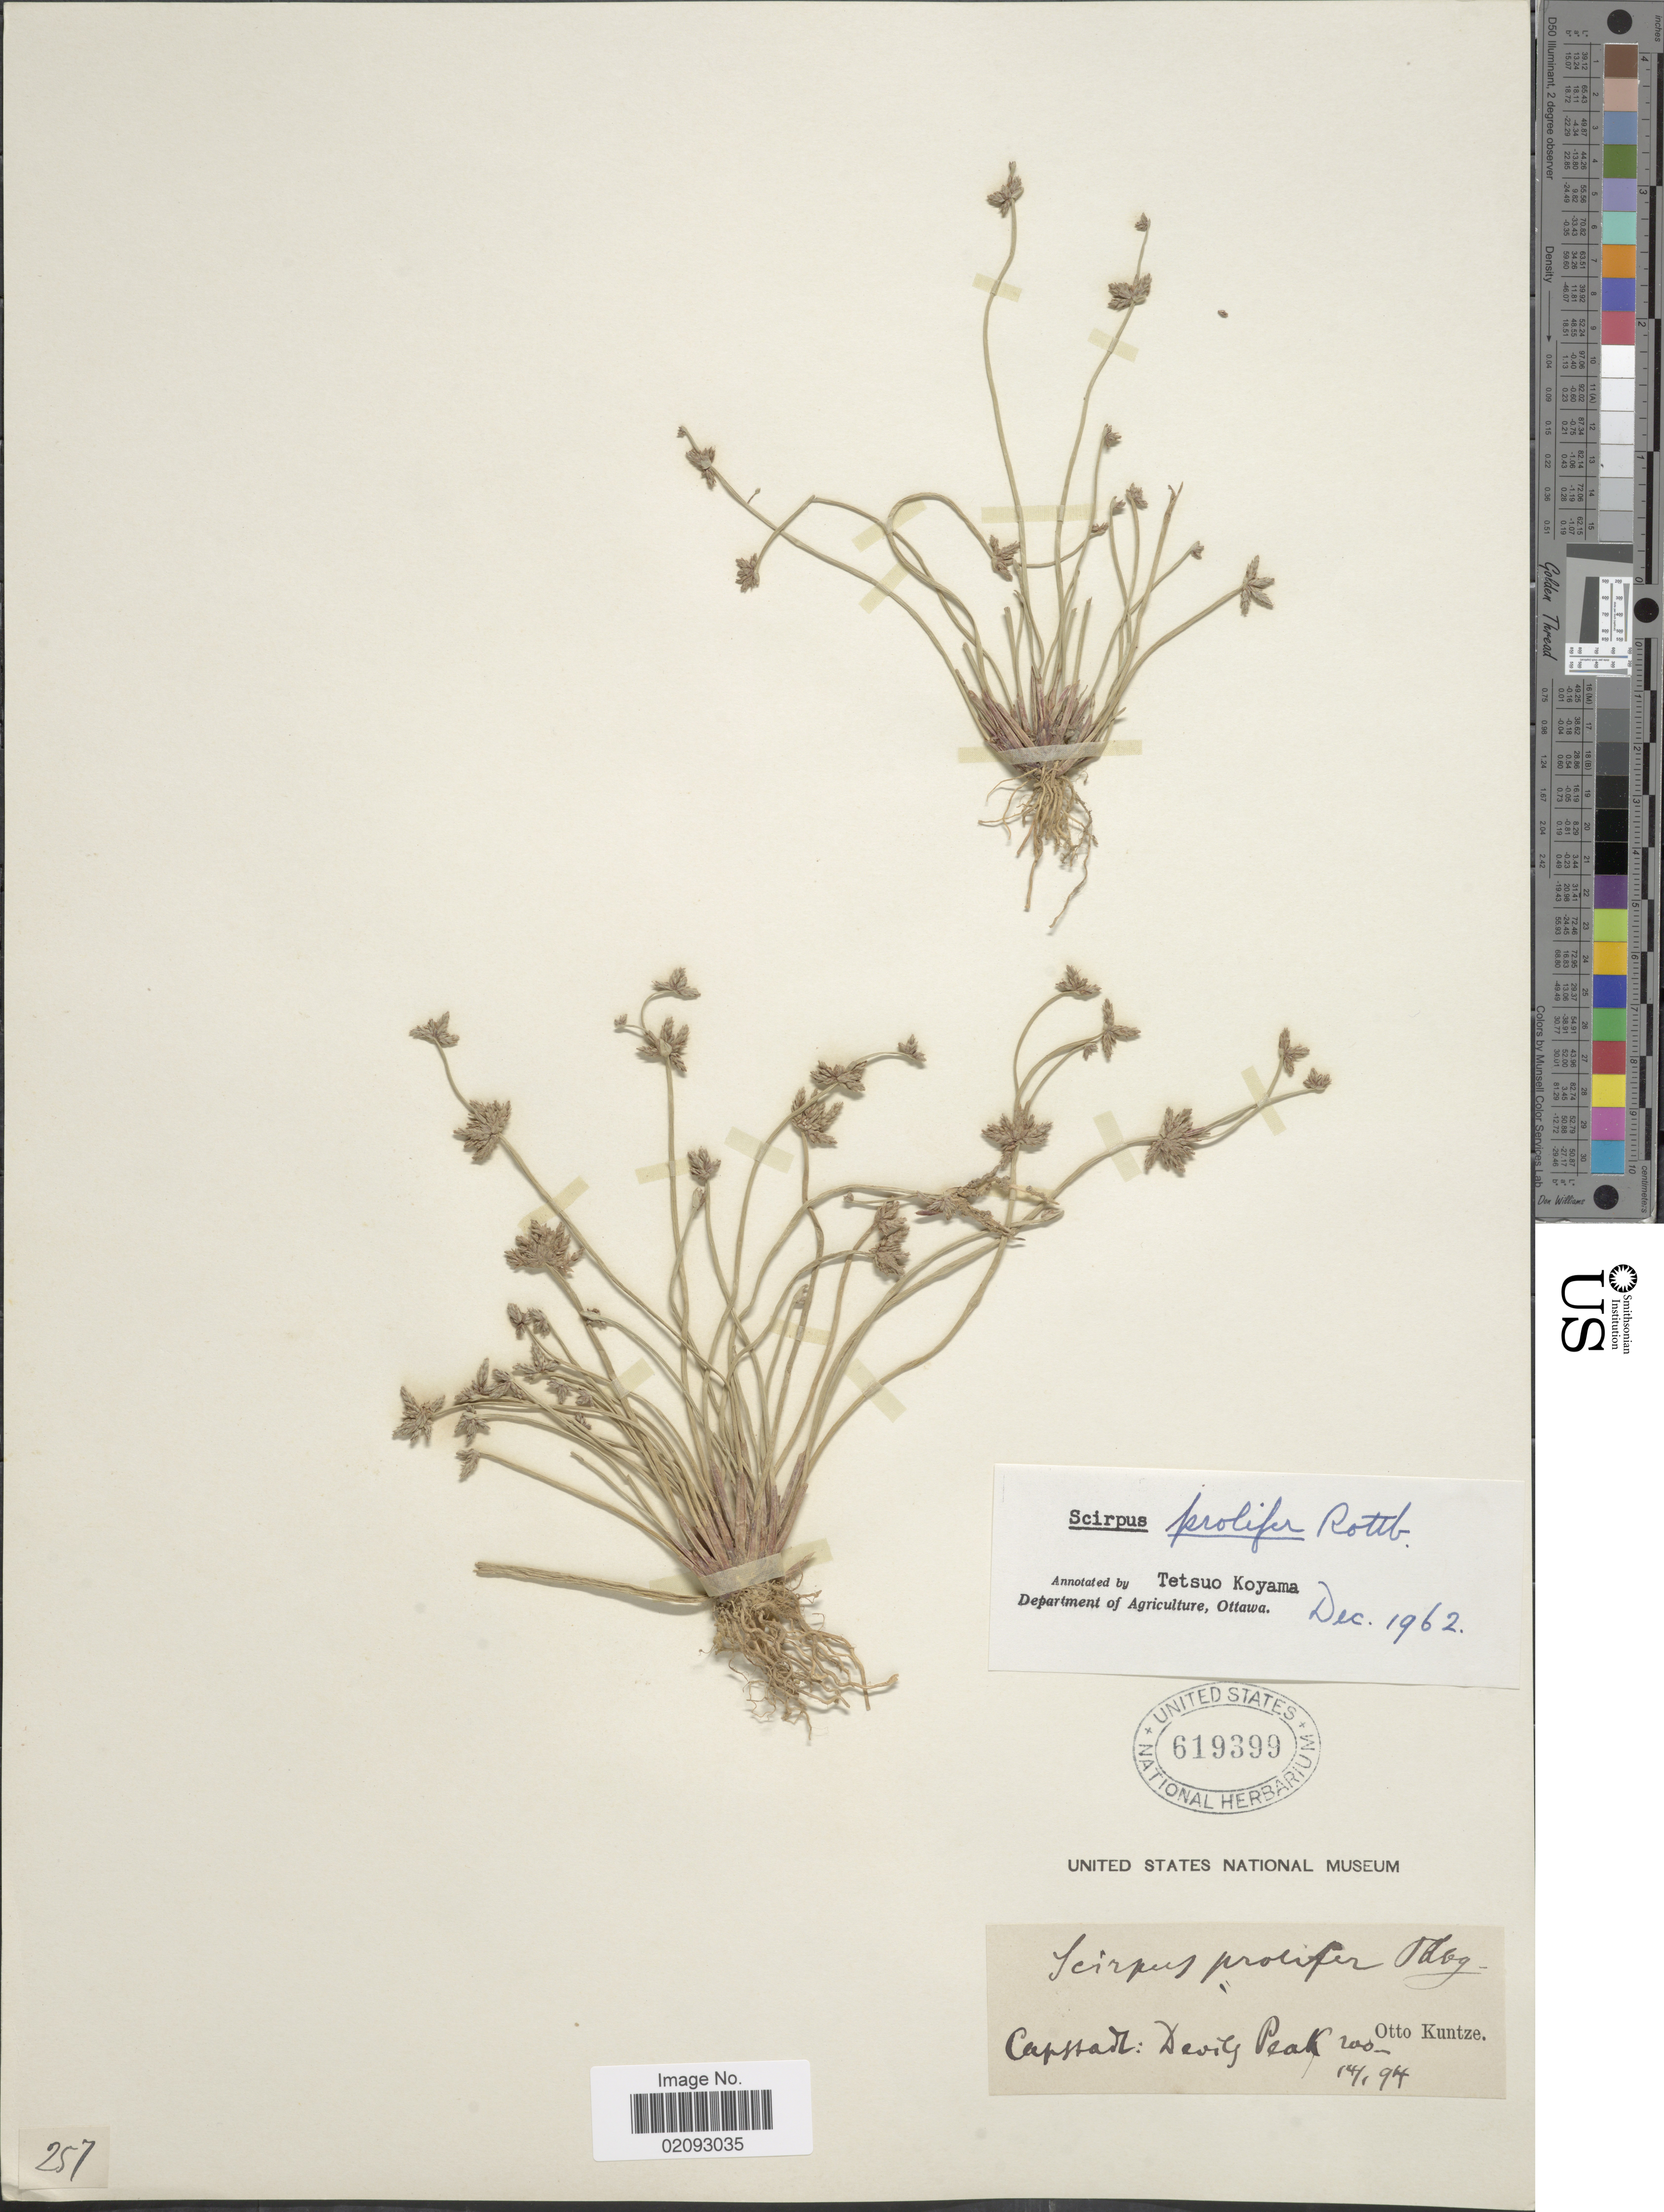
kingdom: Plantae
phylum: Tracheophyta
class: Liliopsida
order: Poales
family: Cyperaceae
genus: Isolepis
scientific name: Isolepis prolifera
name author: (Rottb.) R. Br.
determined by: Strong, Mark T., (BOT), Smithsonian Institution - National Museum of Natural History (UNITED STATES)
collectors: C.E.O. Kuntze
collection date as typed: Transcribed d/m/y: 14/1/94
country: South Africa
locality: Capstadt: Devils Peak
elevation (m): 200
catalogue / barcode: US 619399